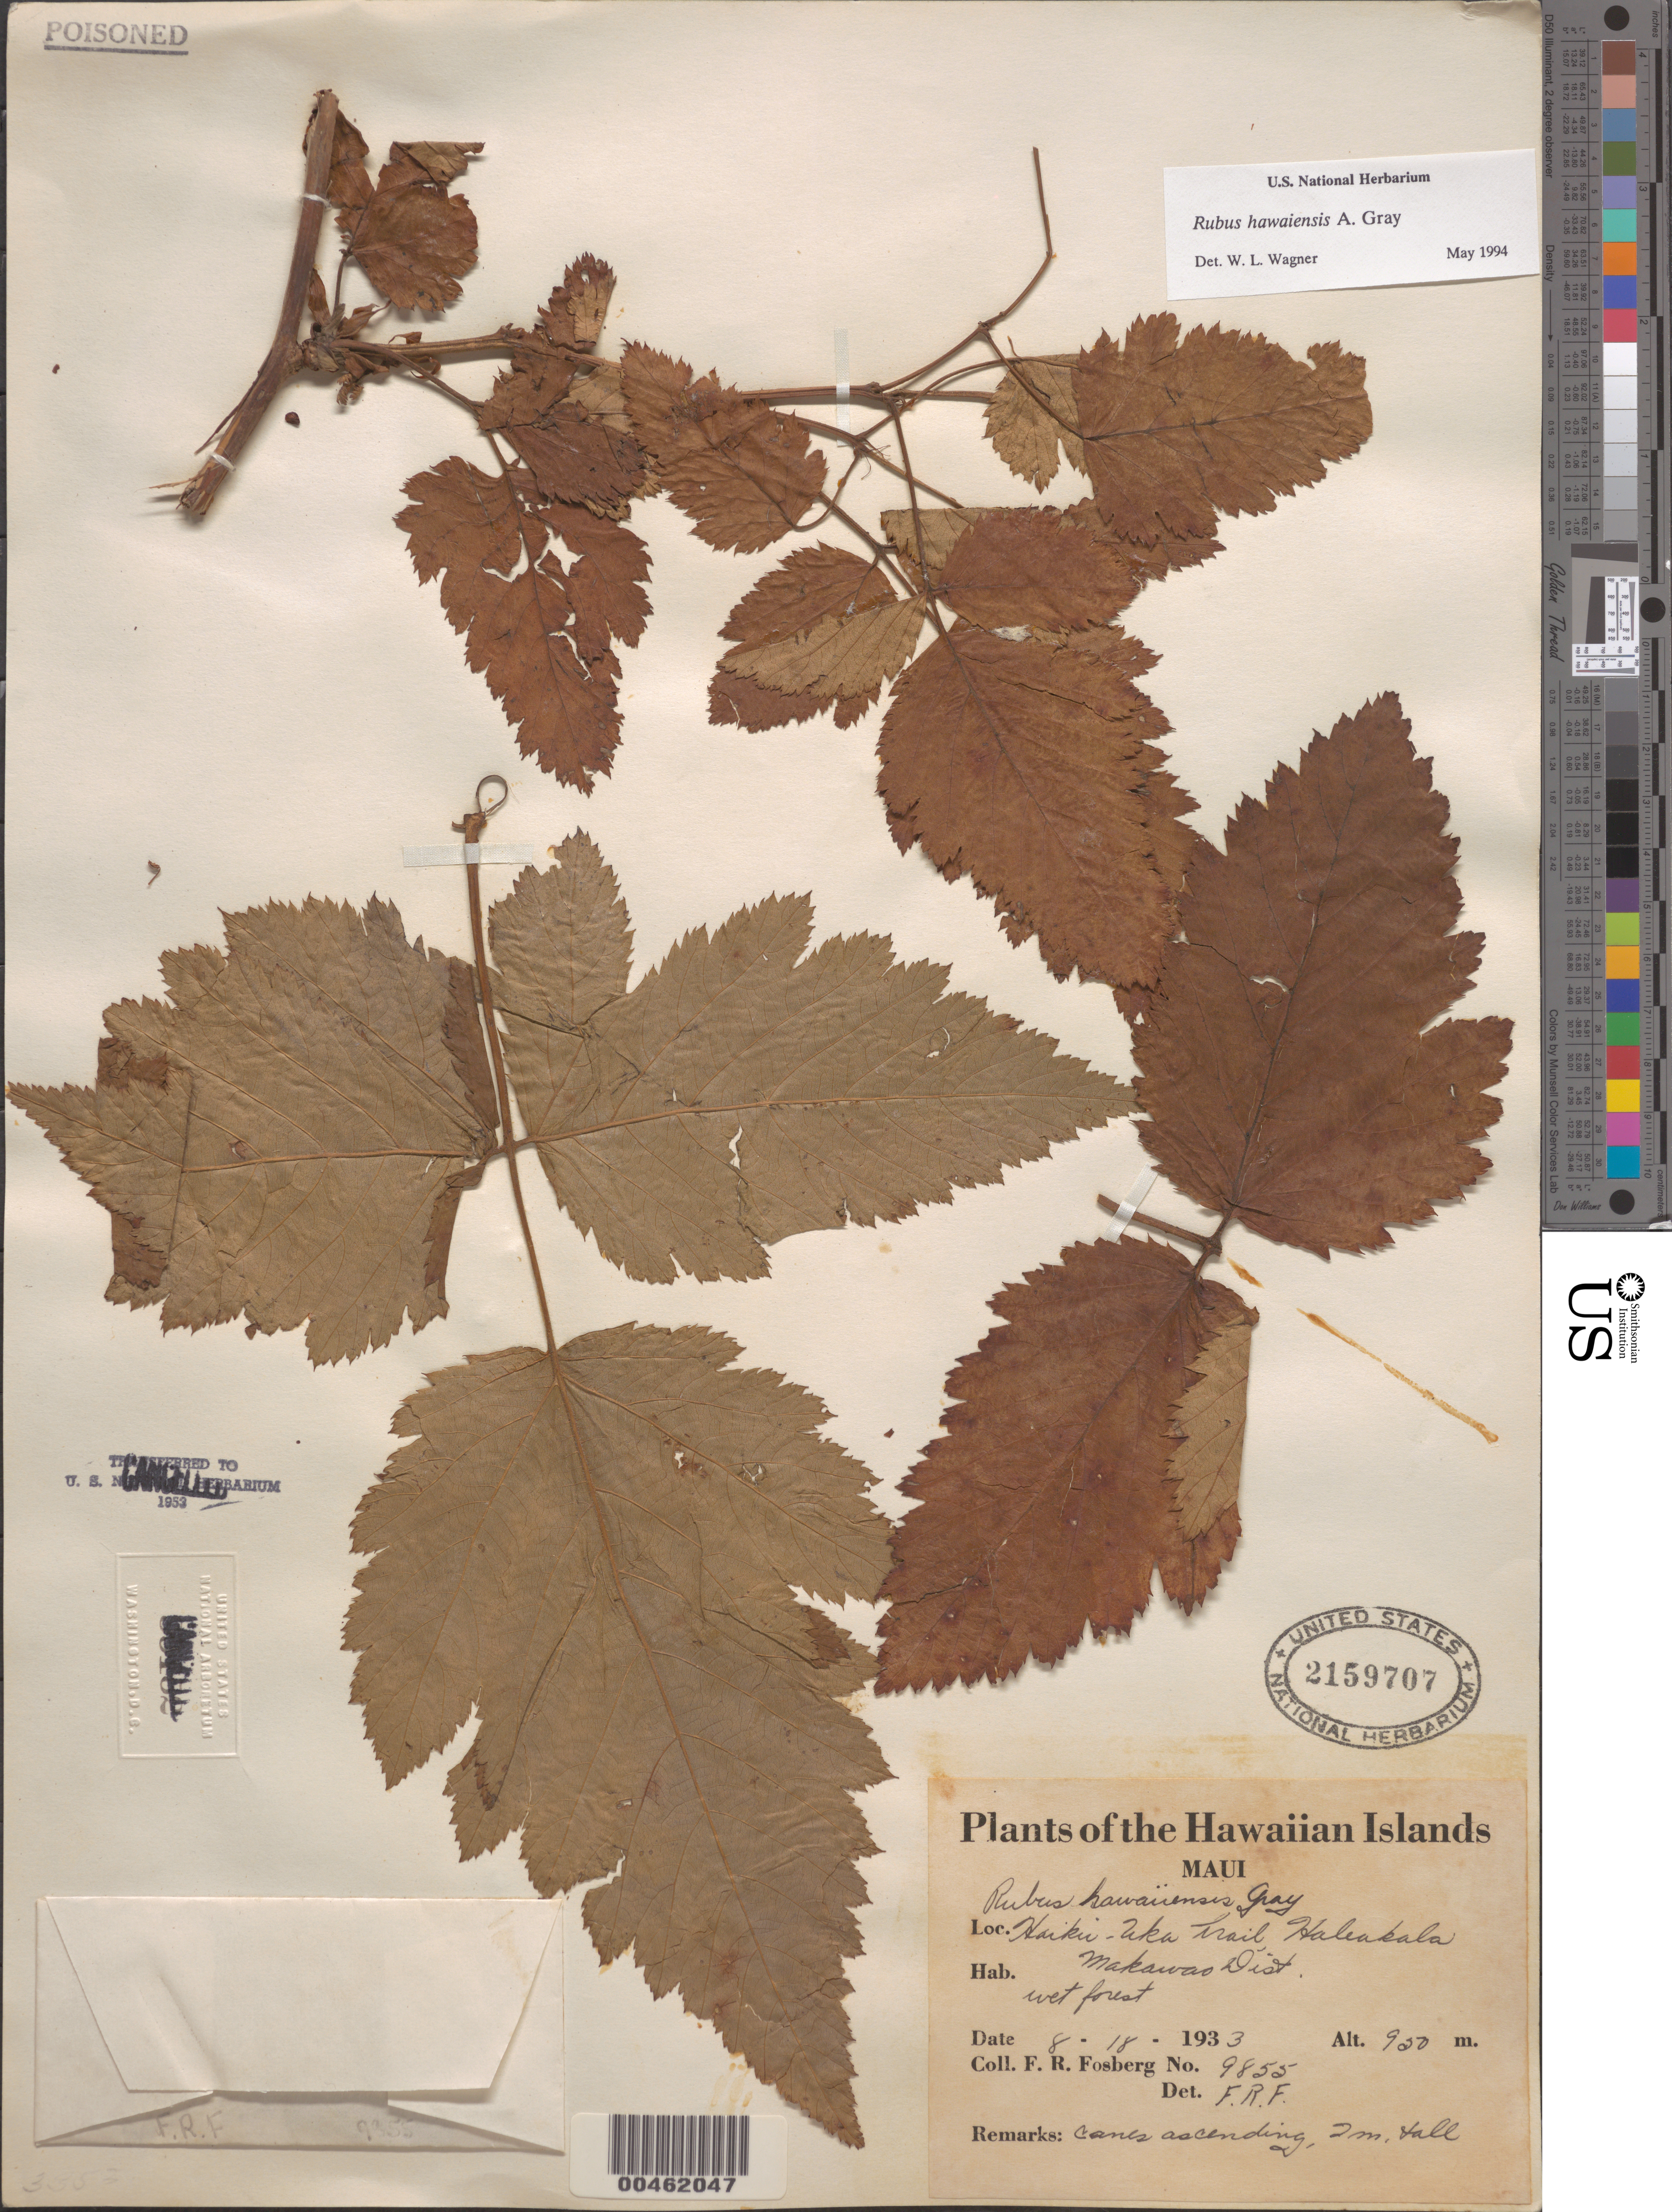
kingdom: Plantae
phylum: Tracheophyta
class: Magnoliopsida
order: Rosales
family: Rosaceae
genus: Rubus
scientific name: Rubus hawaiensis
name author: A. Gray in Wilkes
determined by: Wagner, W. L., (BOT), Smithsonian Institution - National Museum of Natural History (UNITED STATES)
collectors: F. R. Fosberg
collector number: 9855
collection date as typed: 18 Aug 1933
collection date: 1933-08-18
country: United States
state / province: Hawaii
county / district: Maui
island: Maui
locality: Haiku-Uka Trail, Haleakala, Makawao District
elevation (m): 950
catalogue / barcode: US 2159707